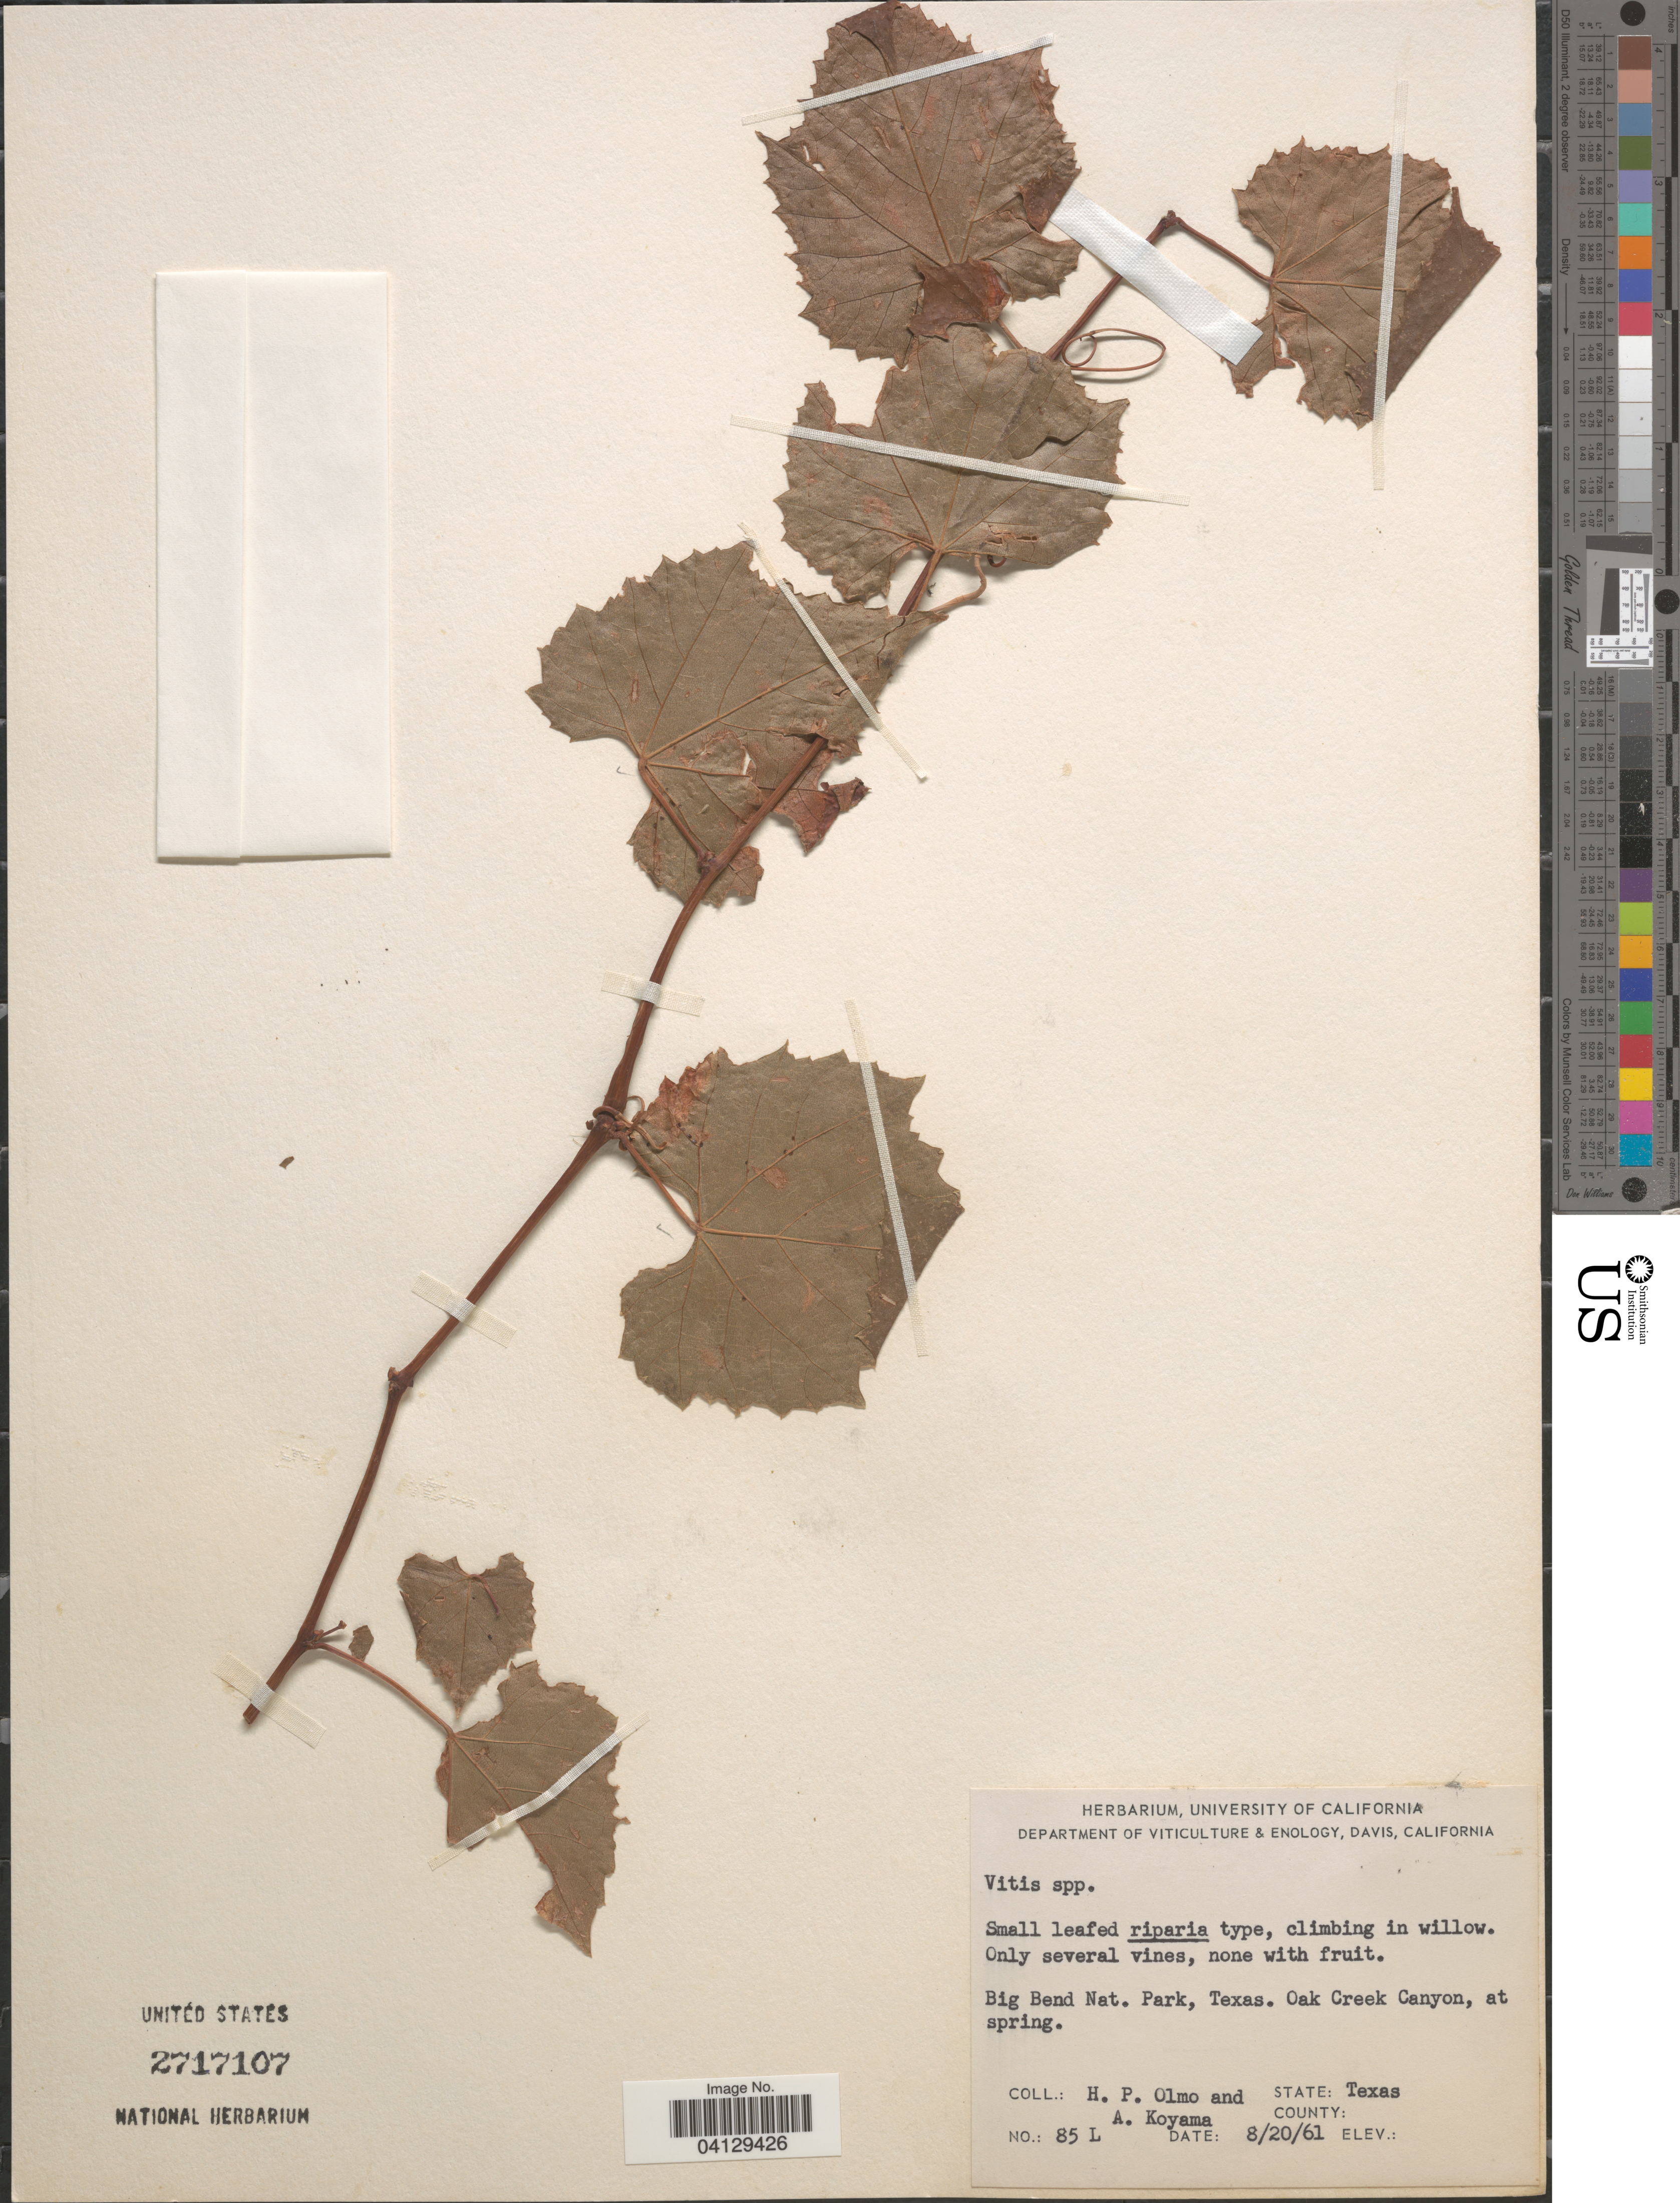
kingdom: Plantae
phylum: Tracheophyta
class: Magnoliopsida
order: Vitales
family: Vitaceae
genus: Vitis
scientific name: Vitis sp.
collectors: H. Olmo & A. Koyama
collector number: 85L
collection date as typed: Transcribed d/m/y: 20/8/61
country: United States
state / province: Texas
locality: Big Bend Nat. Park. Oak Creek Canyon, at spring.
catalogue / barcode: US 2717107